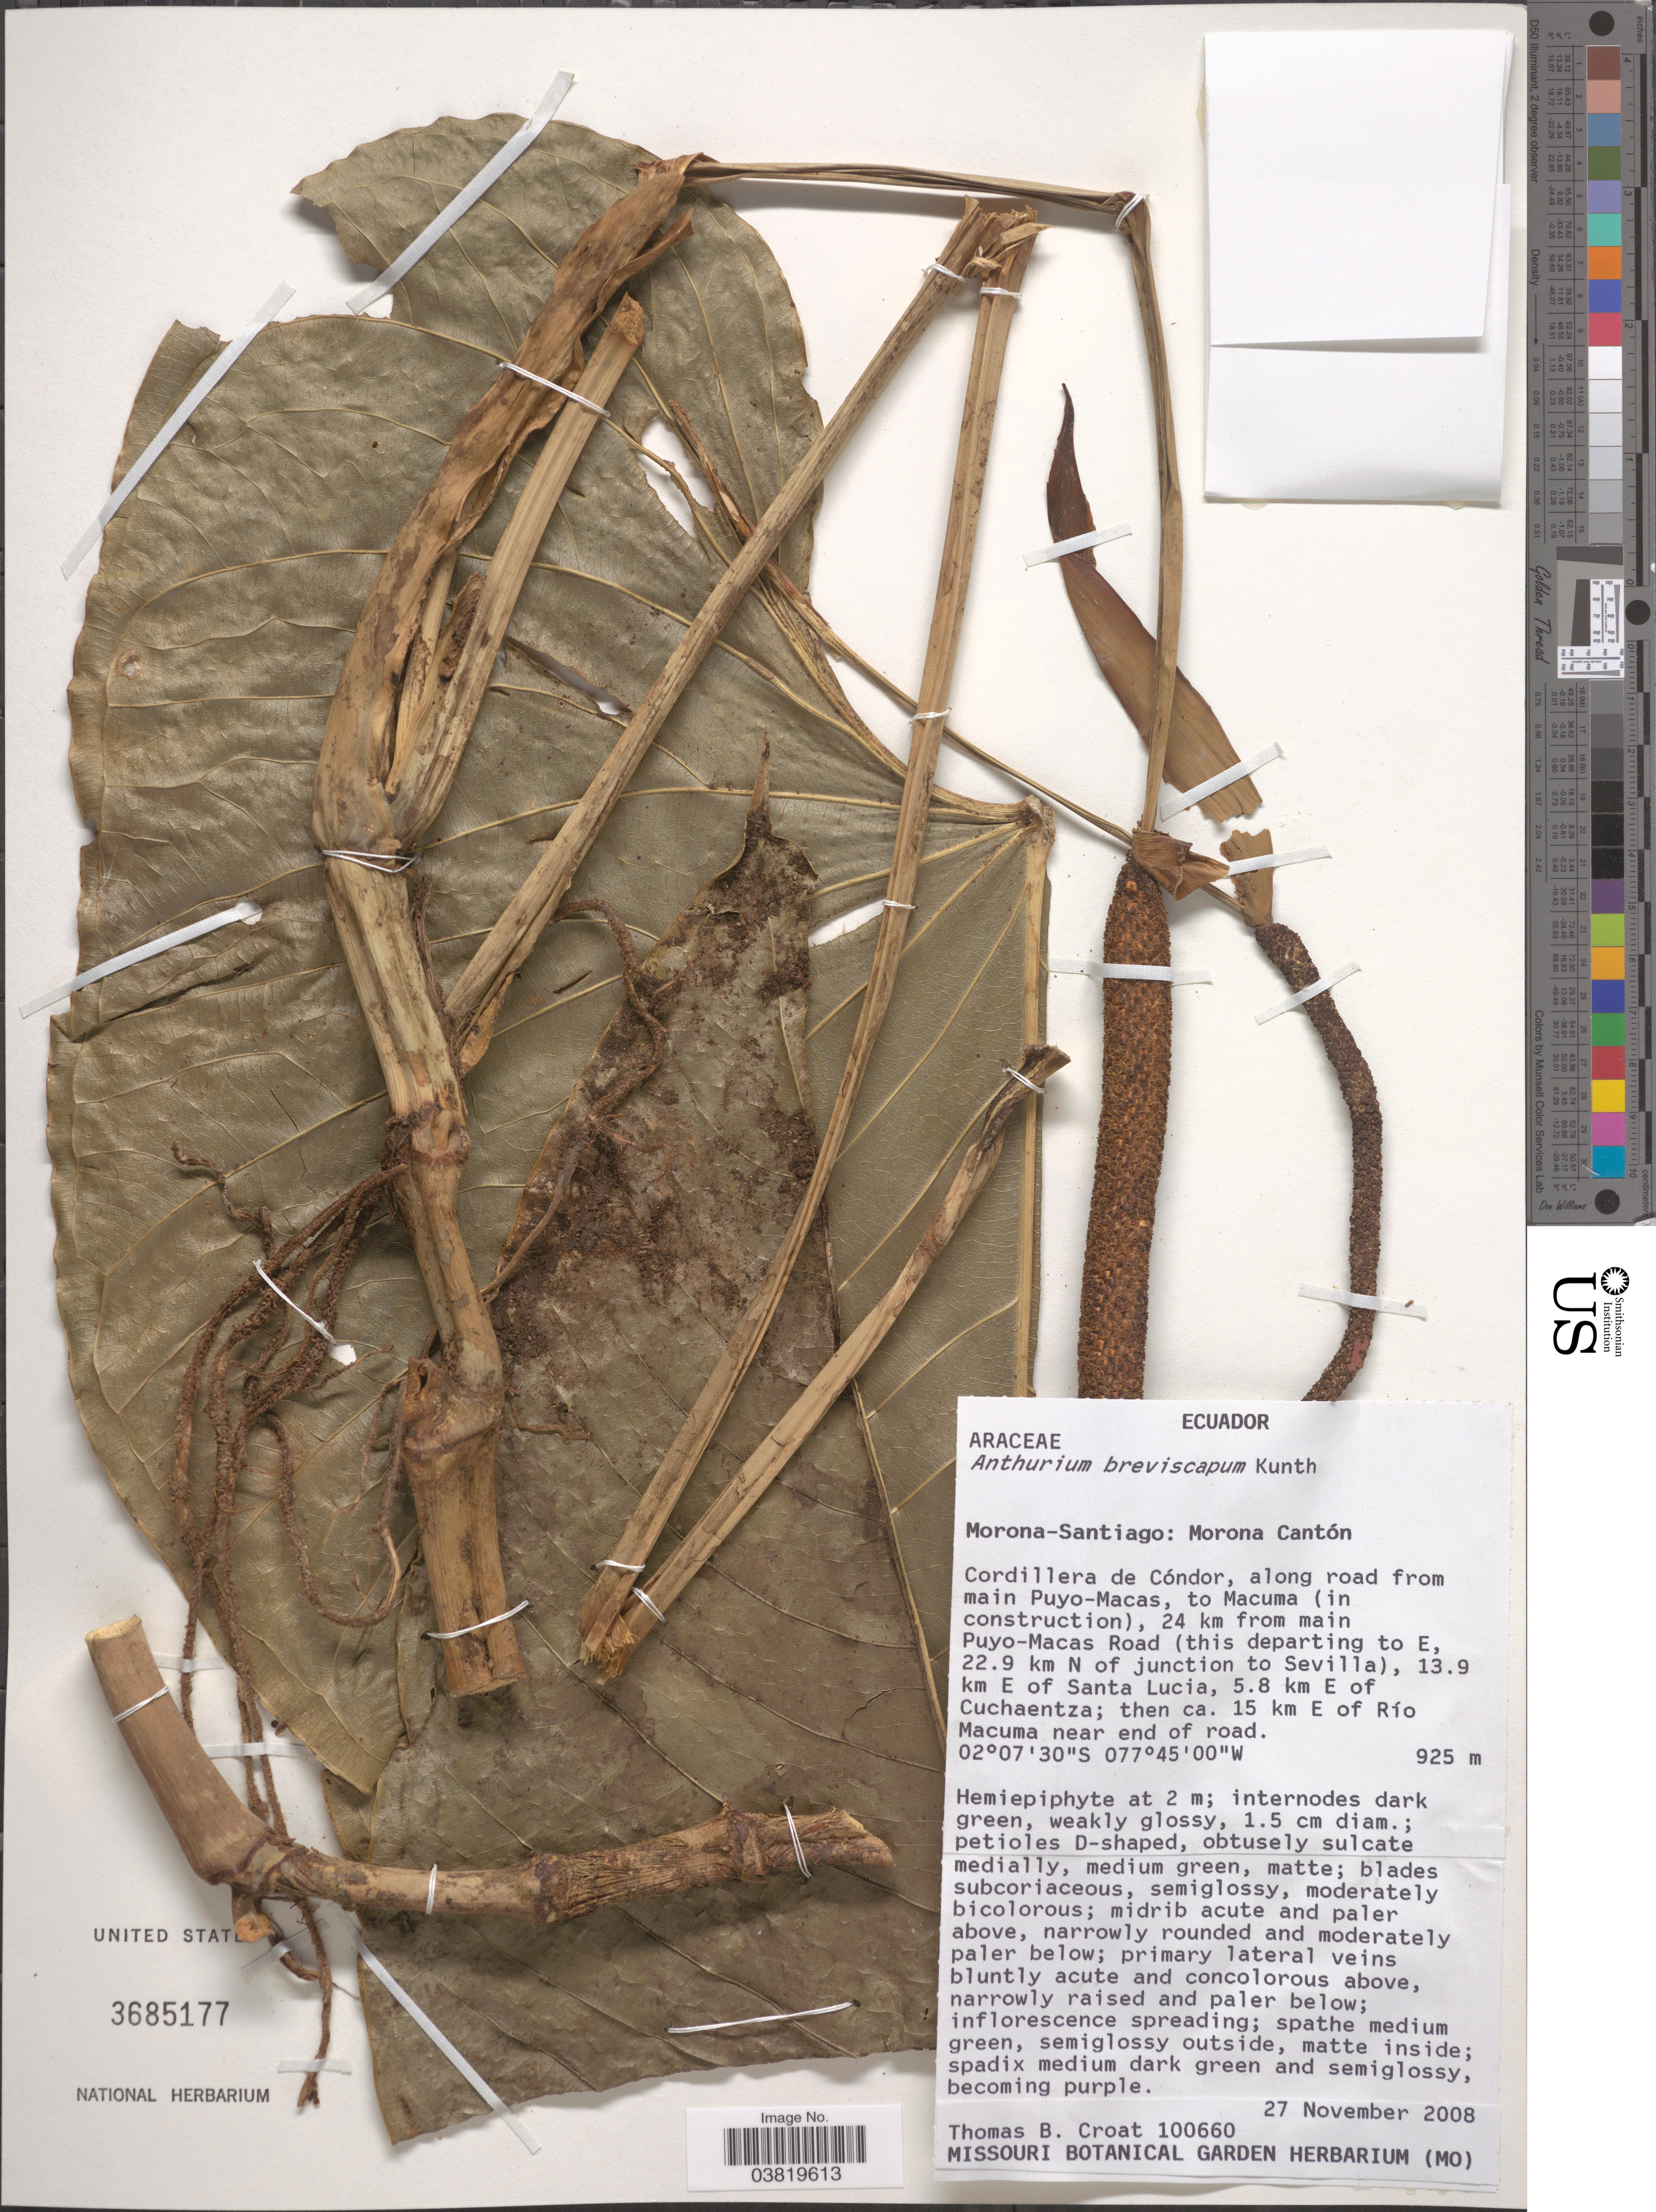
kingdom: Plantae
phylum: Tracheophyta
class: Liliopsida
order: Alismatales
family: Araceae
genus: Anthurium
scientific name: Anthurium breviscapum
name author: Kunth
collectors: T. B. Croat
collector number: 100660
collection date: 2008-11-27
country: Ecuador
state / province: Morona-Santiago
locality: Morona Cantón. Cordillera de Cóndor, along road from main Puyo-Macas, to Macuma (in construction), 24 km from main Puyo-Macas Road (this departing to E, 22.9 km N of junction to Sevilla), 13.9 km E of Santa Lucia, 5.8 km E of Cuchaentza; then ca. 15 km E of Río Macuma near end of road.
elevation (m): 925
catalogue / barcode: US 3685177